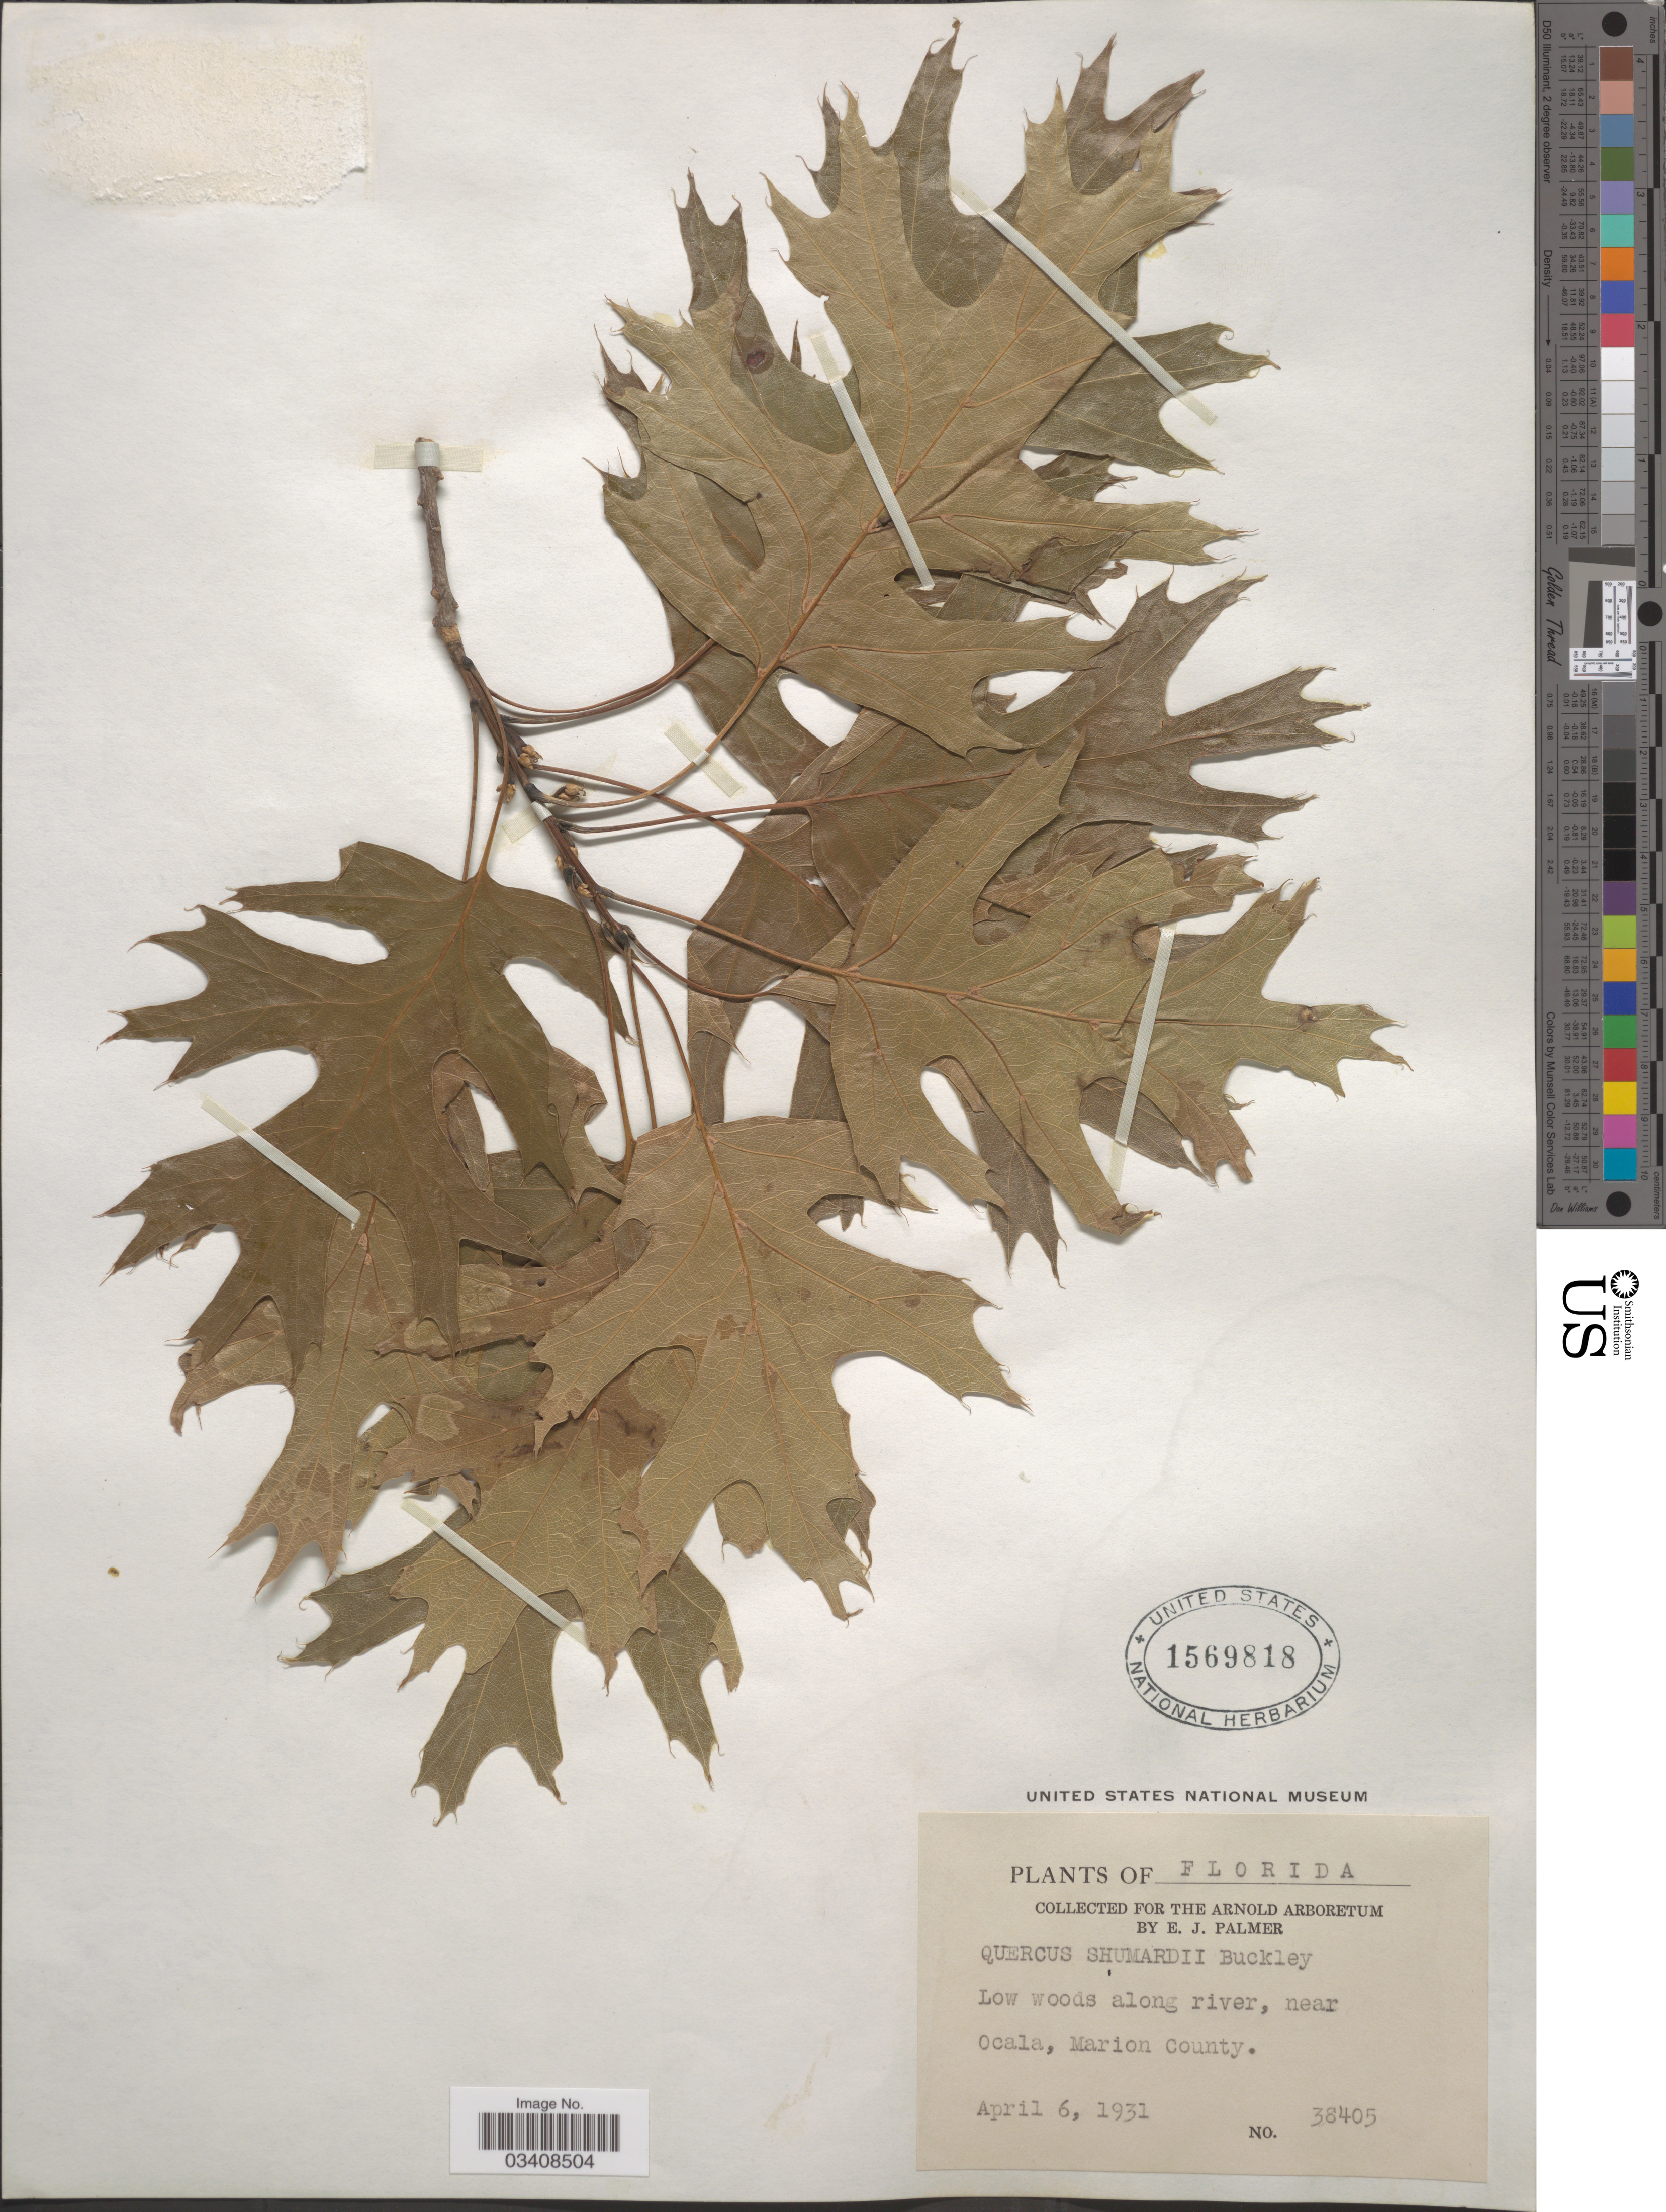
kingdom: Plantae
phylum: Tracheophyta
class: Magnoliopsida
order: Fagales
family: Fagaceae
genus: Quercus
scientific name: Quercus shumardii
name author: Buckley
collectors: E. J. Palmer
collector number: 38405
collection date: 1931-04-06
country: United States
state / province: Florida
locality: Near Ocala, Marion County.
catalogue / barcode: US 1569818